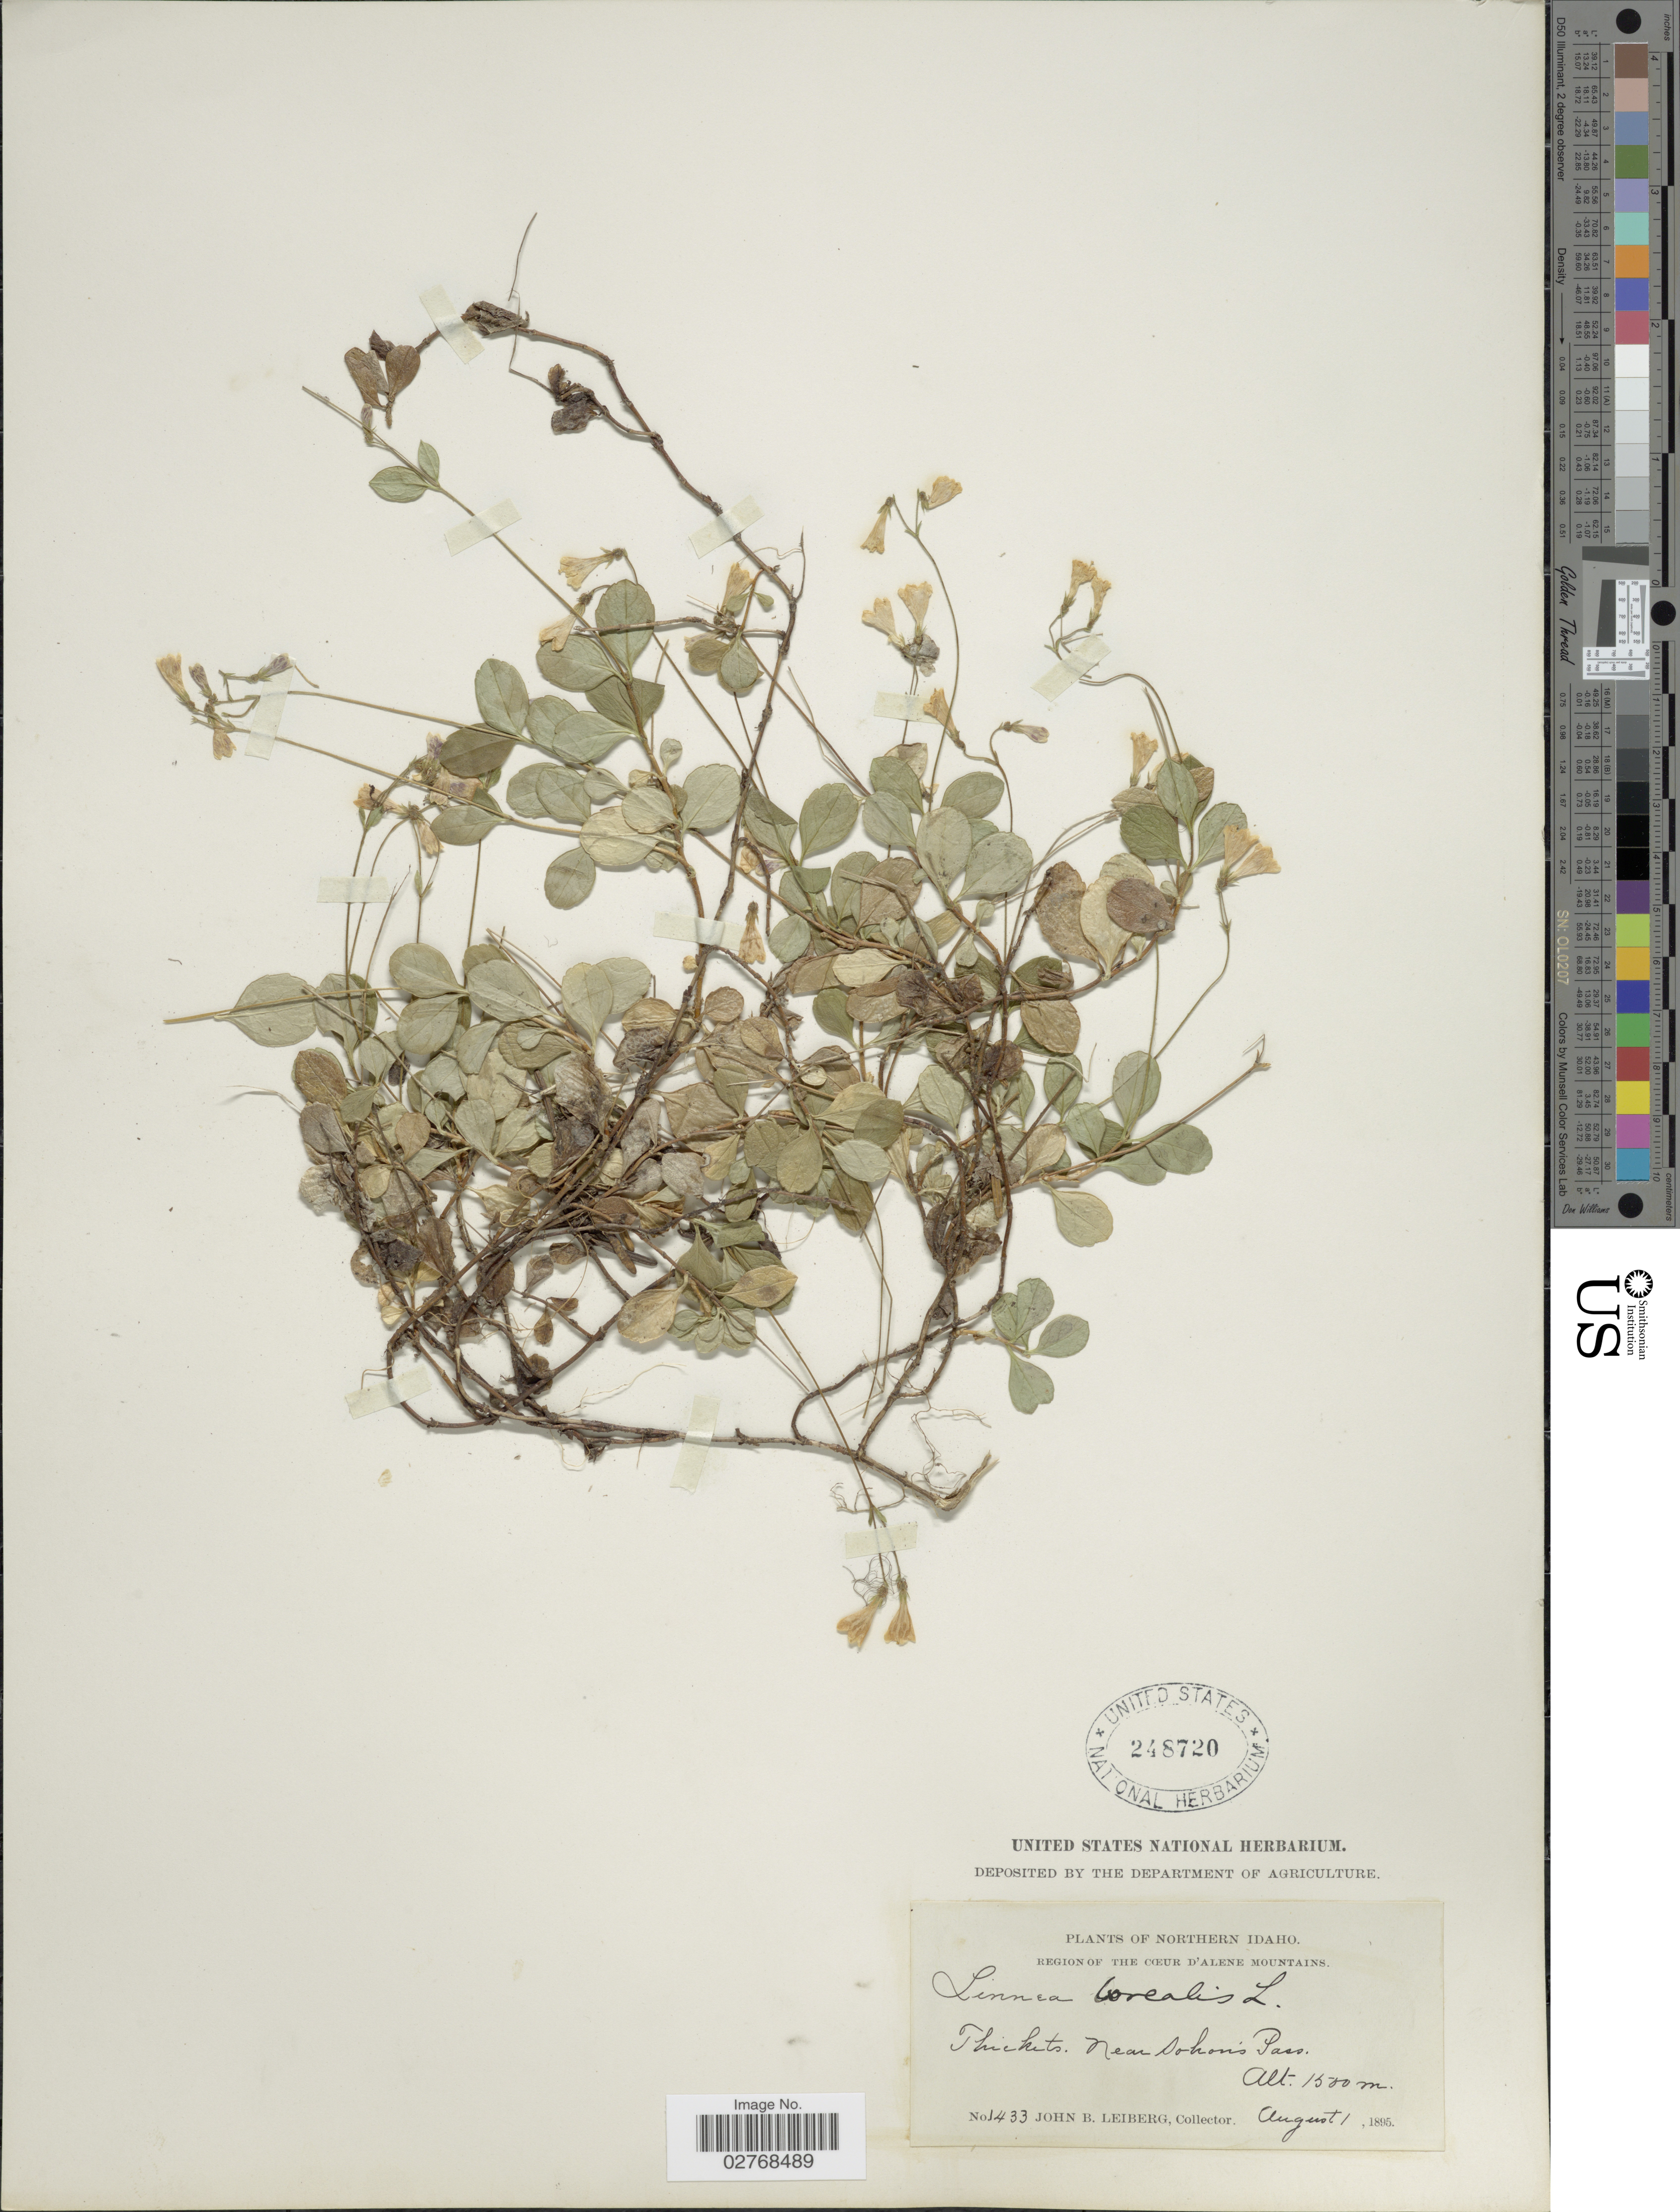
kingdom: Plantae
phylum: Tracheophyta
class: Magnoliopsida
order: Dipsacales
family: Caprifoliaceae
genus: Linnaea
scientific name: Linnaea borealis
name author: L.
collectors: J. B. Leiberg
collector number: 1433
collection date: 1895-08-01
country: United States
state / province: Idaho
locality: Northern Idaho. Region of the Cœur d' Alene Mountains. Near Sohon's Pass.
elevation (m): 1500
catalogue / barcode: US 248720